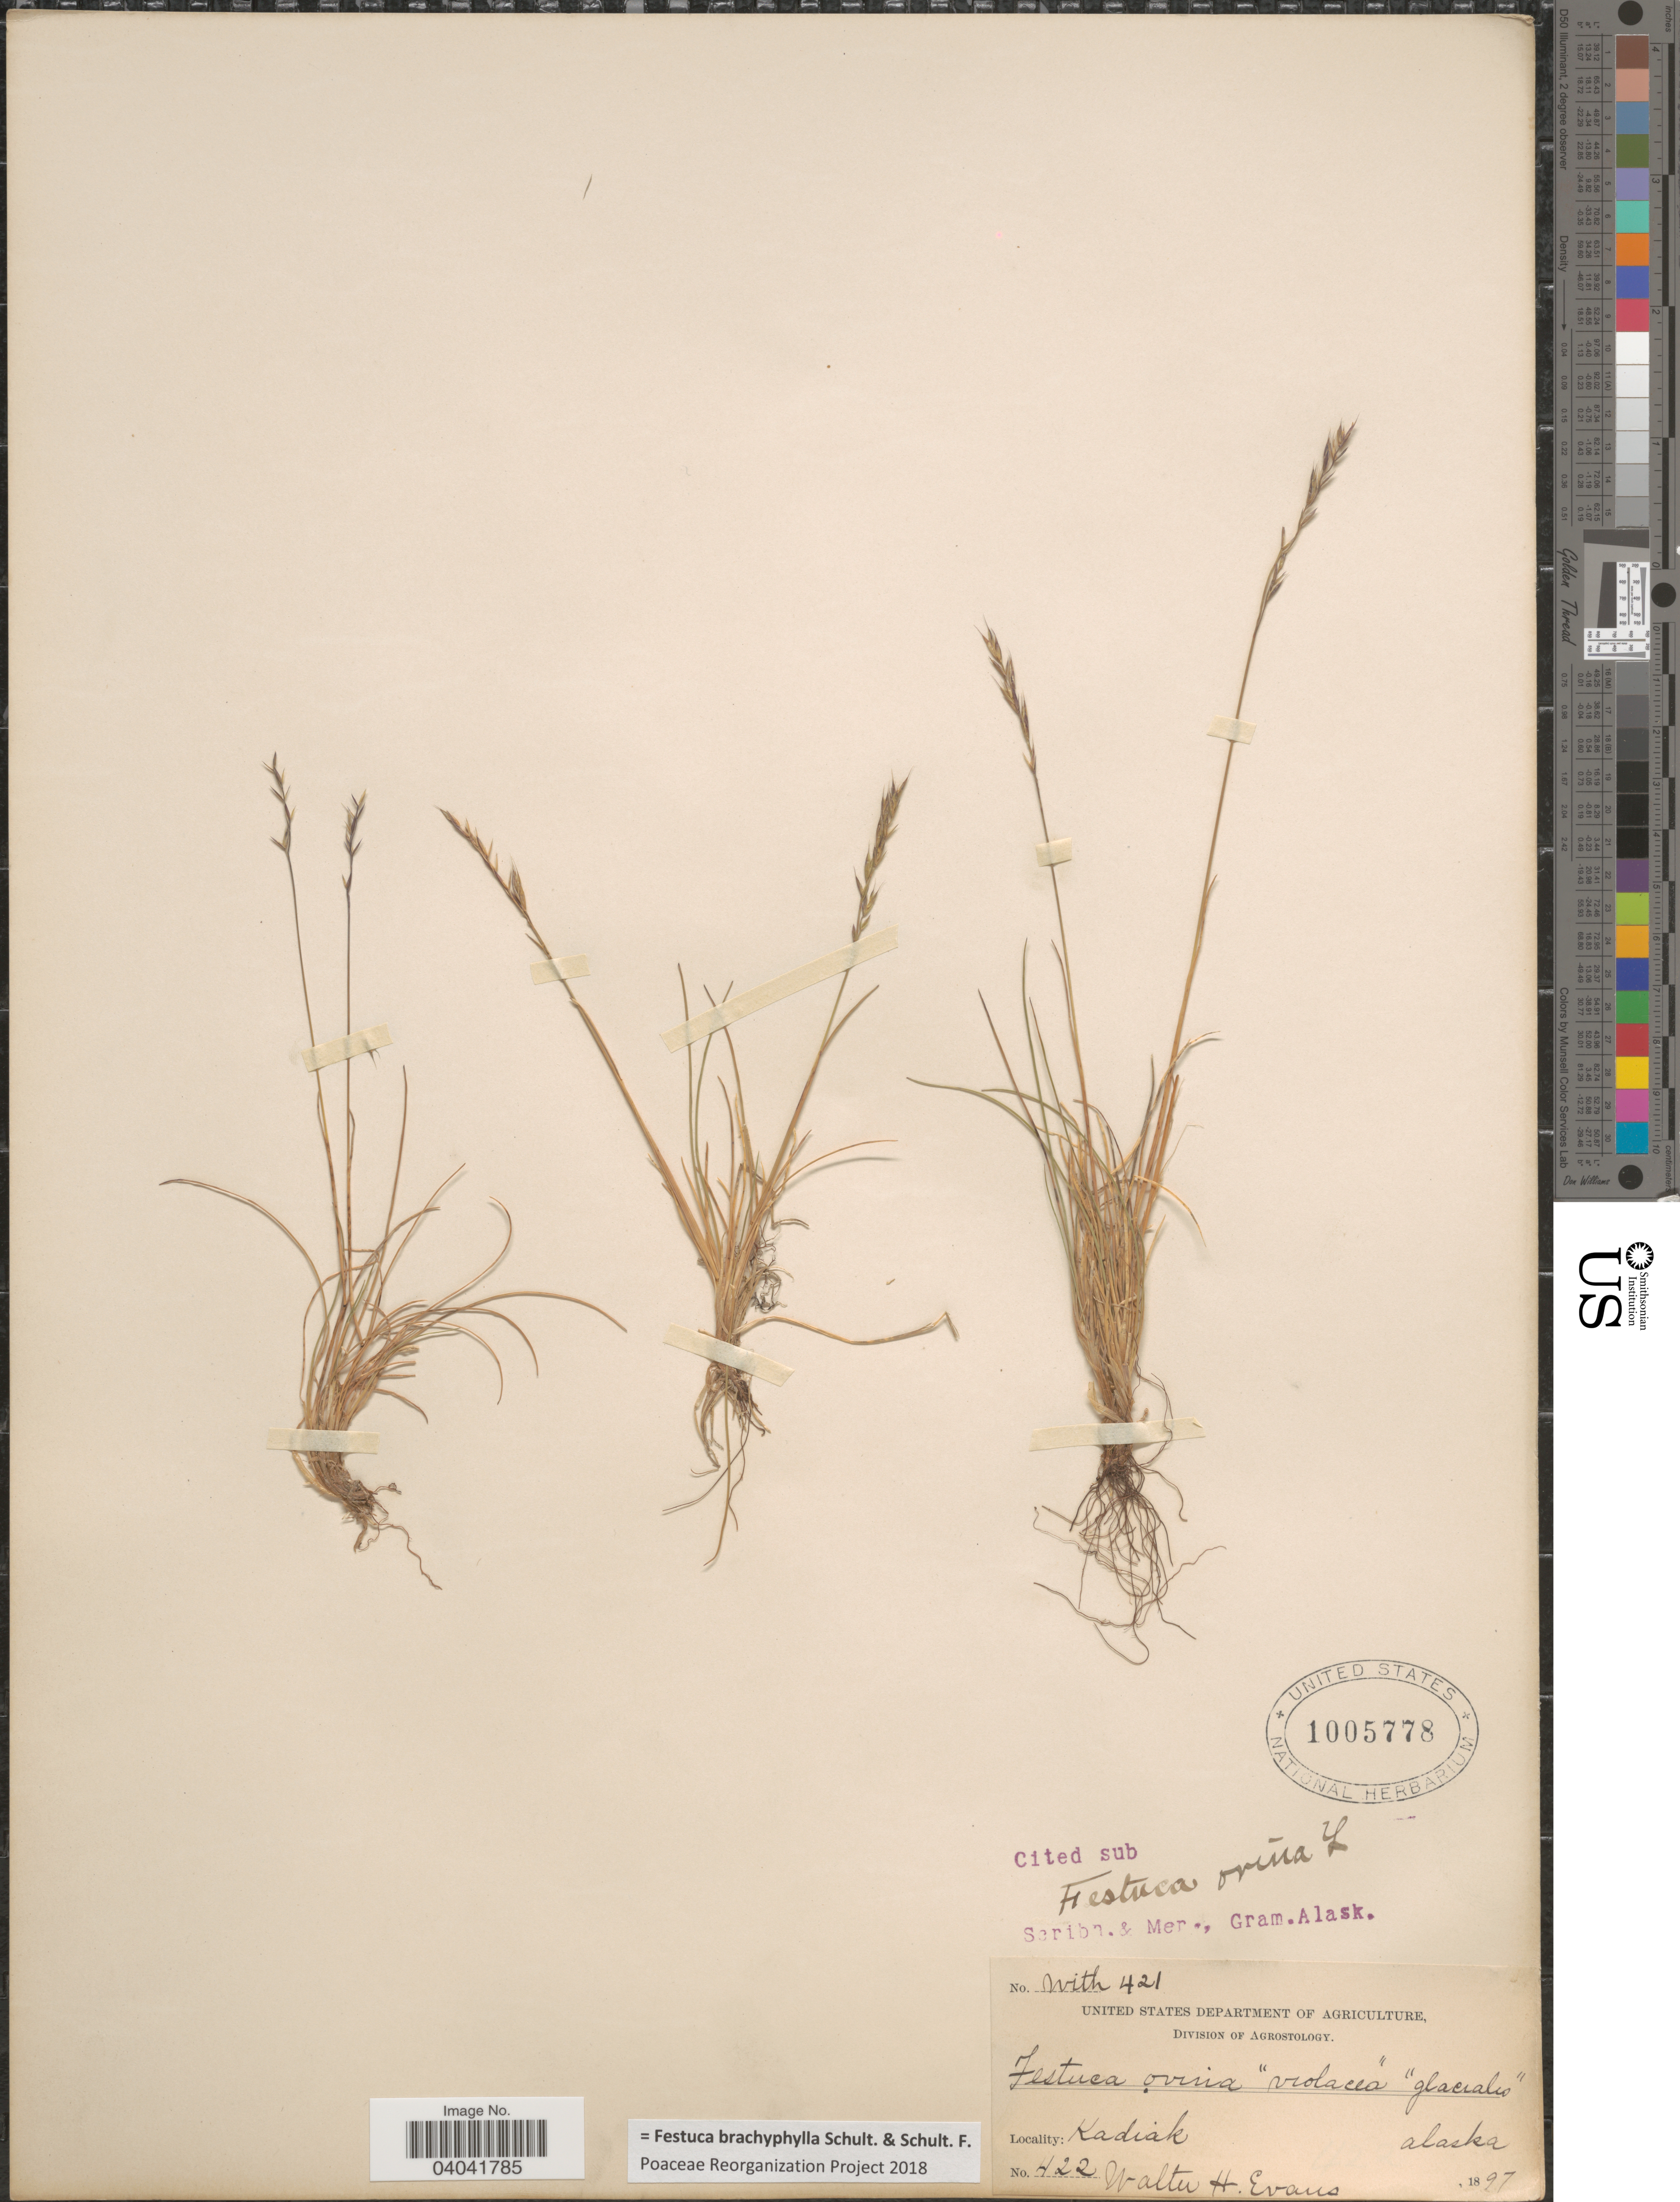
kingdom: Plantae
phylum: Tracheophyta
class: Liliopsida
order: Poales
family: Poaceae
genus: Festuca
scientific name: Festuca brachyphylla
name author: Schult. & Schult. f.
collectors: W. H. Evans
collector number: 422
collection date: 1897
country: United States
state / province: Alaska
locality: Kadiak.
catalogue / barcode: US 1005778